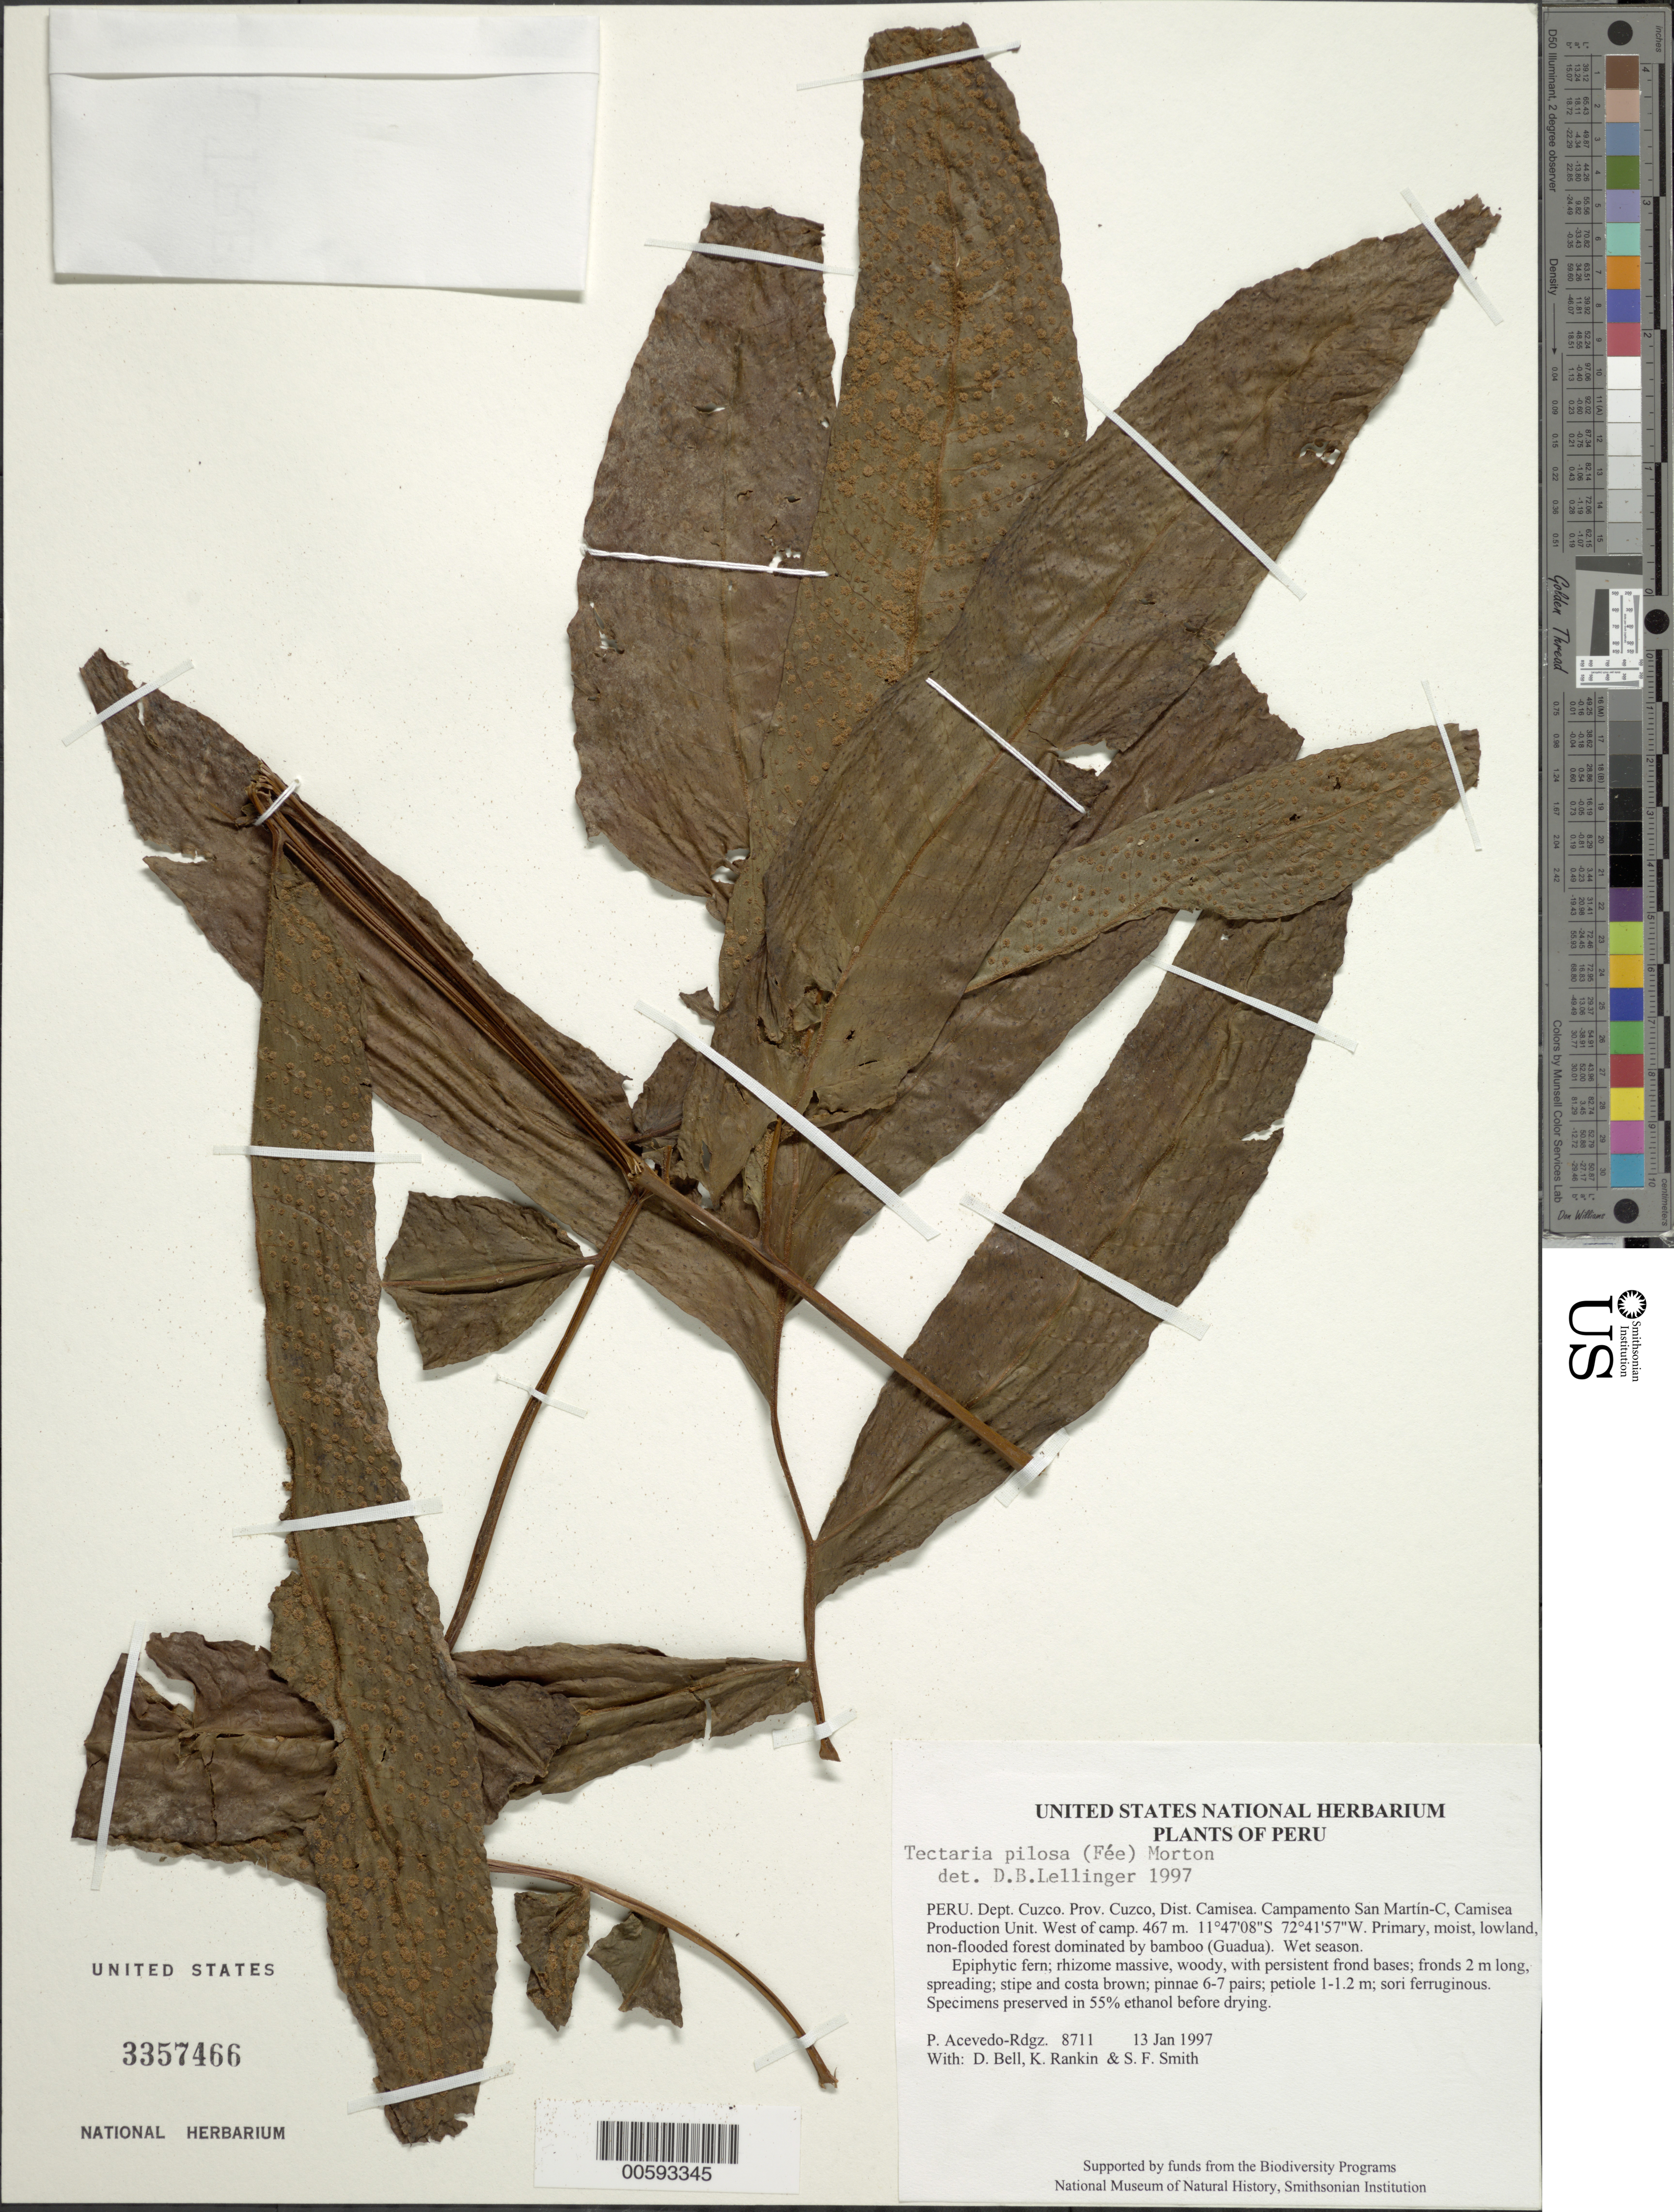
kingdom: Plantae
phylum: Tracheophyta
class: Polypodiopsida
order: Polypodiales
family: Tectariaceae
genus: Tectaria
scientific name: Tectaria pilosa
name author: (Fée) Maxon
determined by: Lellinger, David B., (BOT), Smithsonian Institution - National Museum of Natural History (UNITED STATES)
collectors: P. Acevedo-Rodr., D. A. Bell, K. B. Rankin & S.F. Smith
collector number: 8711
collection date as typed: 13 Jan 1997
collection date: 1997-01-13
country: Peru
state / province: Cusco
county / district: Cusco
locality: Districto Camisea, Campamento San Martín-C, Camisea Production Unit. West of camp.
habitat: Primary, moist, lowland, non-flooded forest dominated by bamboo (Guadua). Wet season.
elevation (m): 467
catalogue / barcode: US 3357466